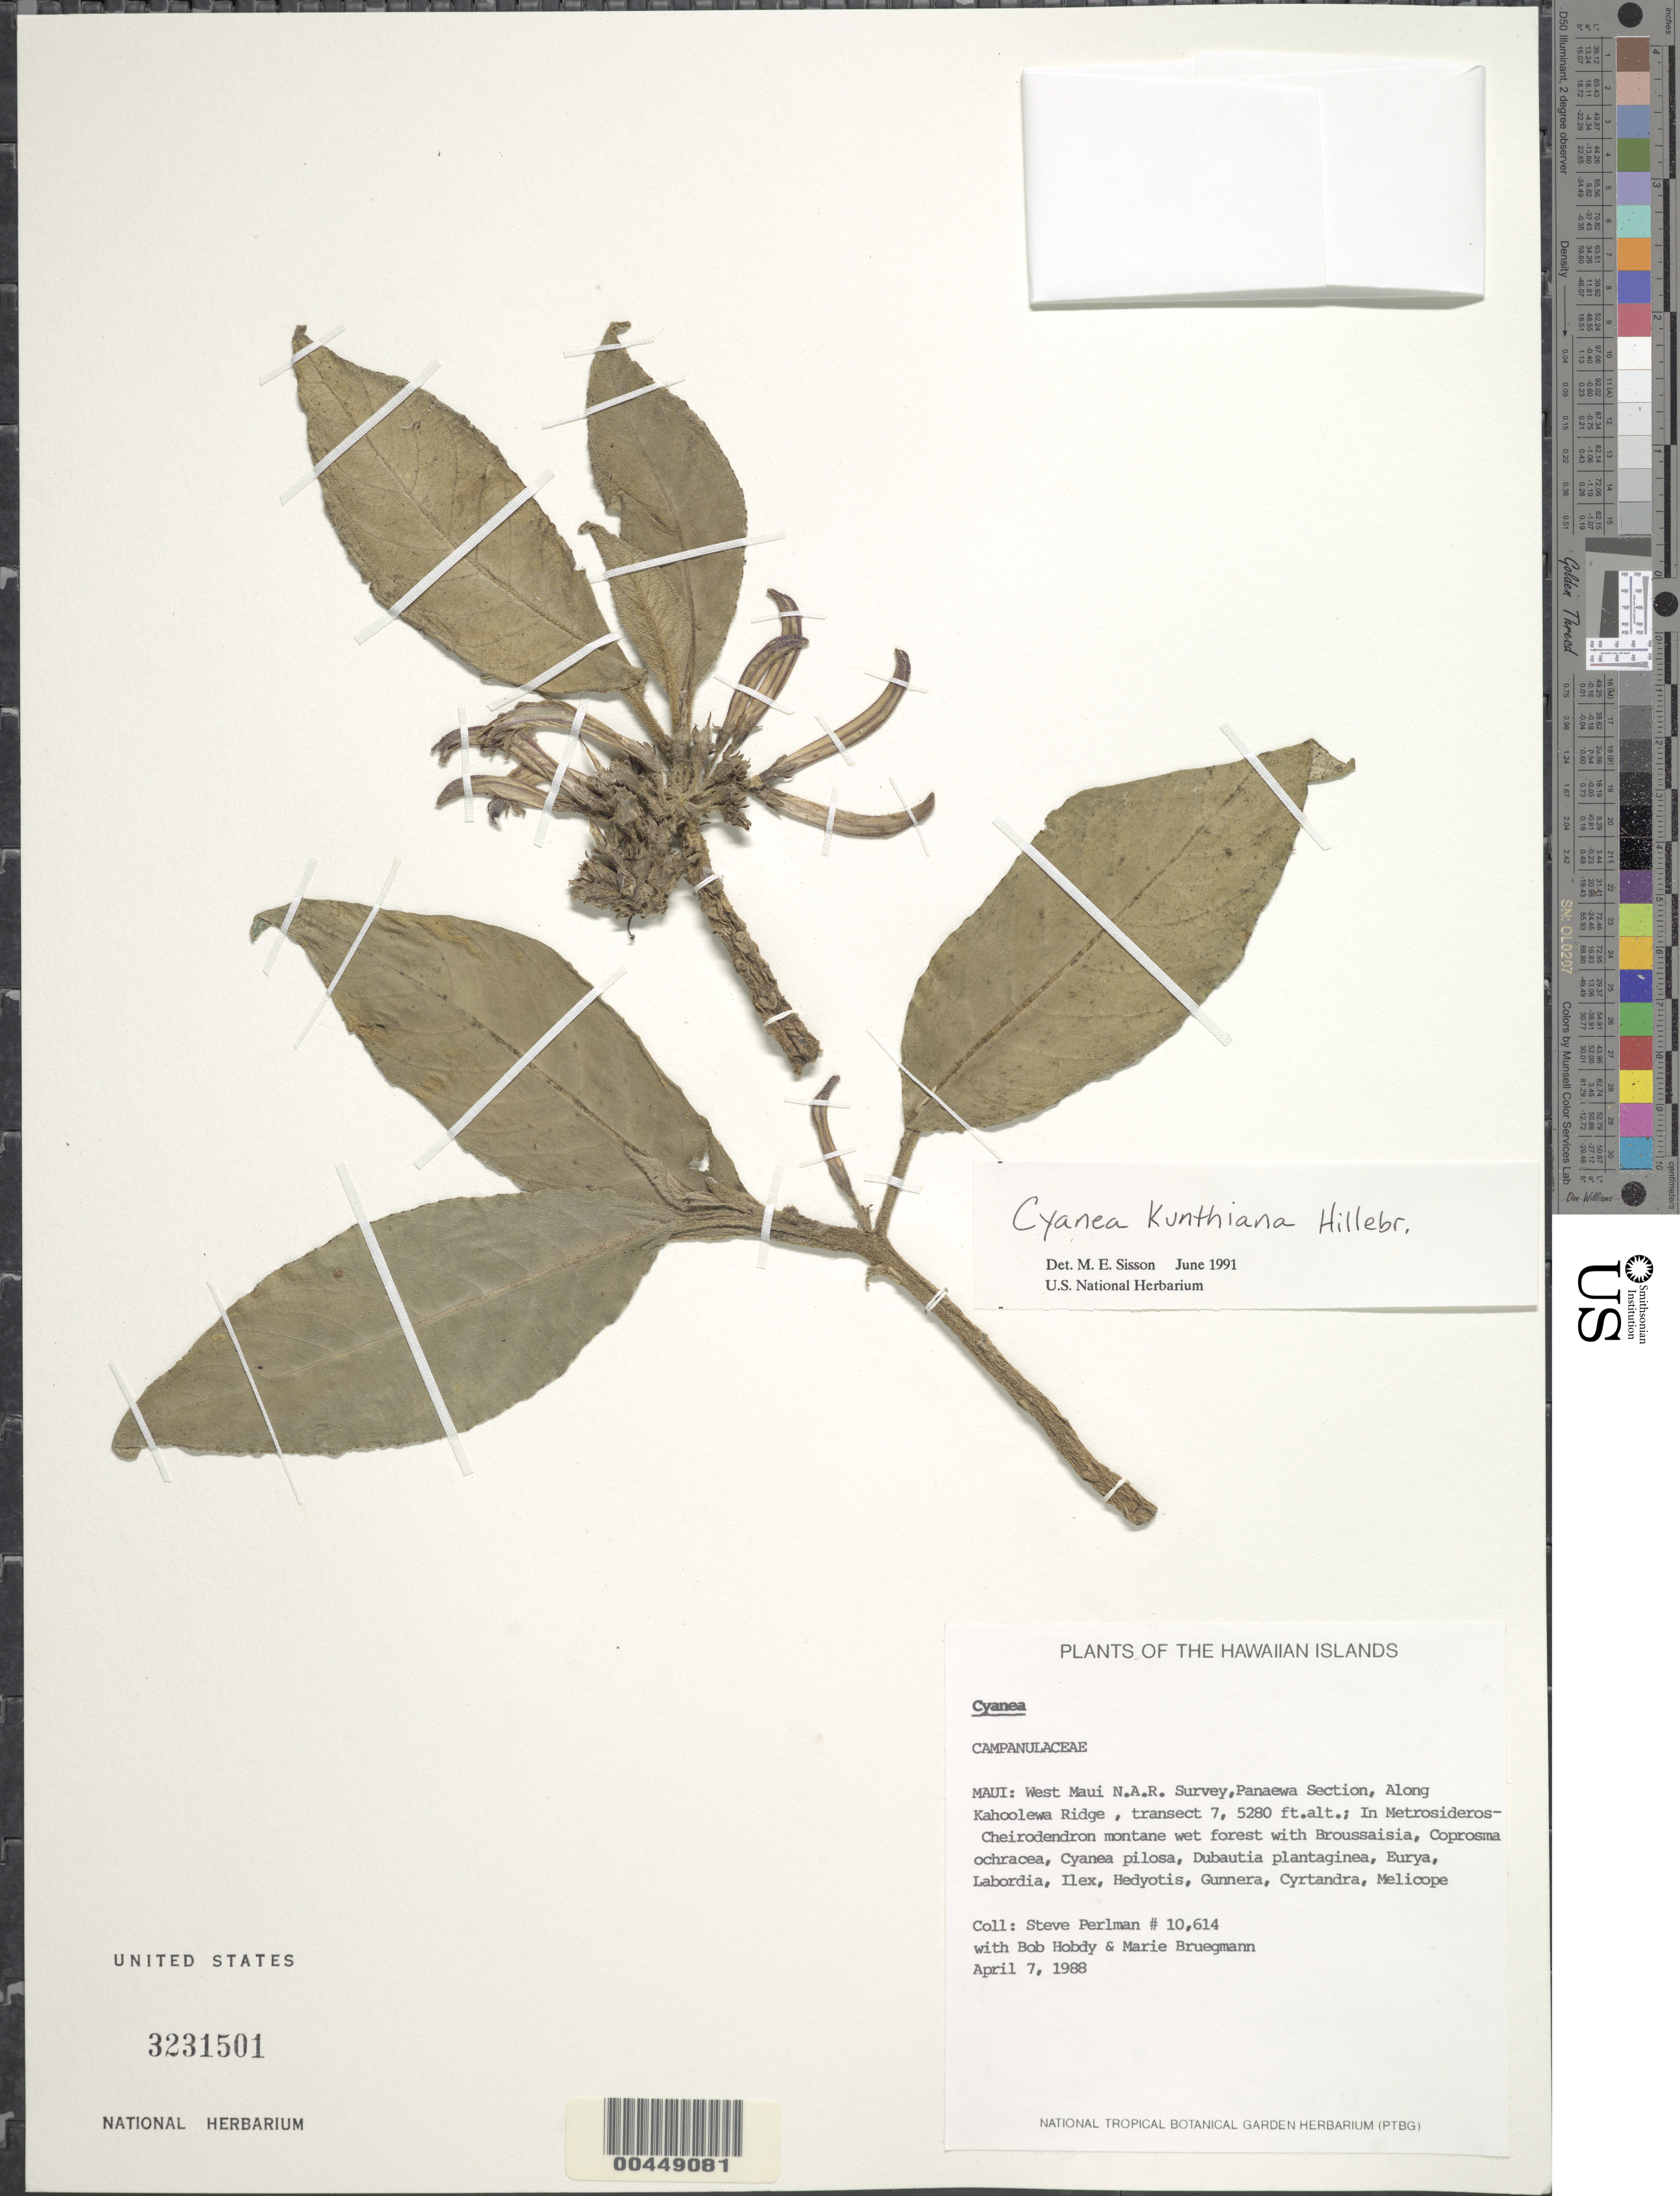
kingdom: Plantae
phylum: Tracheophyta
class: Magnoliopsida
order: Asterales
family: Campanulaceae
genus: Cyanea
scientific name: Cyanea kunthiana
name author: (Gaudich.) Hillebr.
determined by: Sisson, M. E.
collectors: S. P. Perlman, B. Hobdy & M. Bruegmann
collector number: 10614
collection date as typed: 7 Apr 1988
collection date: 1988-04-07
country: United States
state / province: Hawaii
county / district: Maui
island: Maui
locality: W Maui NAR Survey, Panaewa Section, along Kahoolewa Ridge, transect 7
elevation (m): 1609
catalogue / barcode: US 3231501